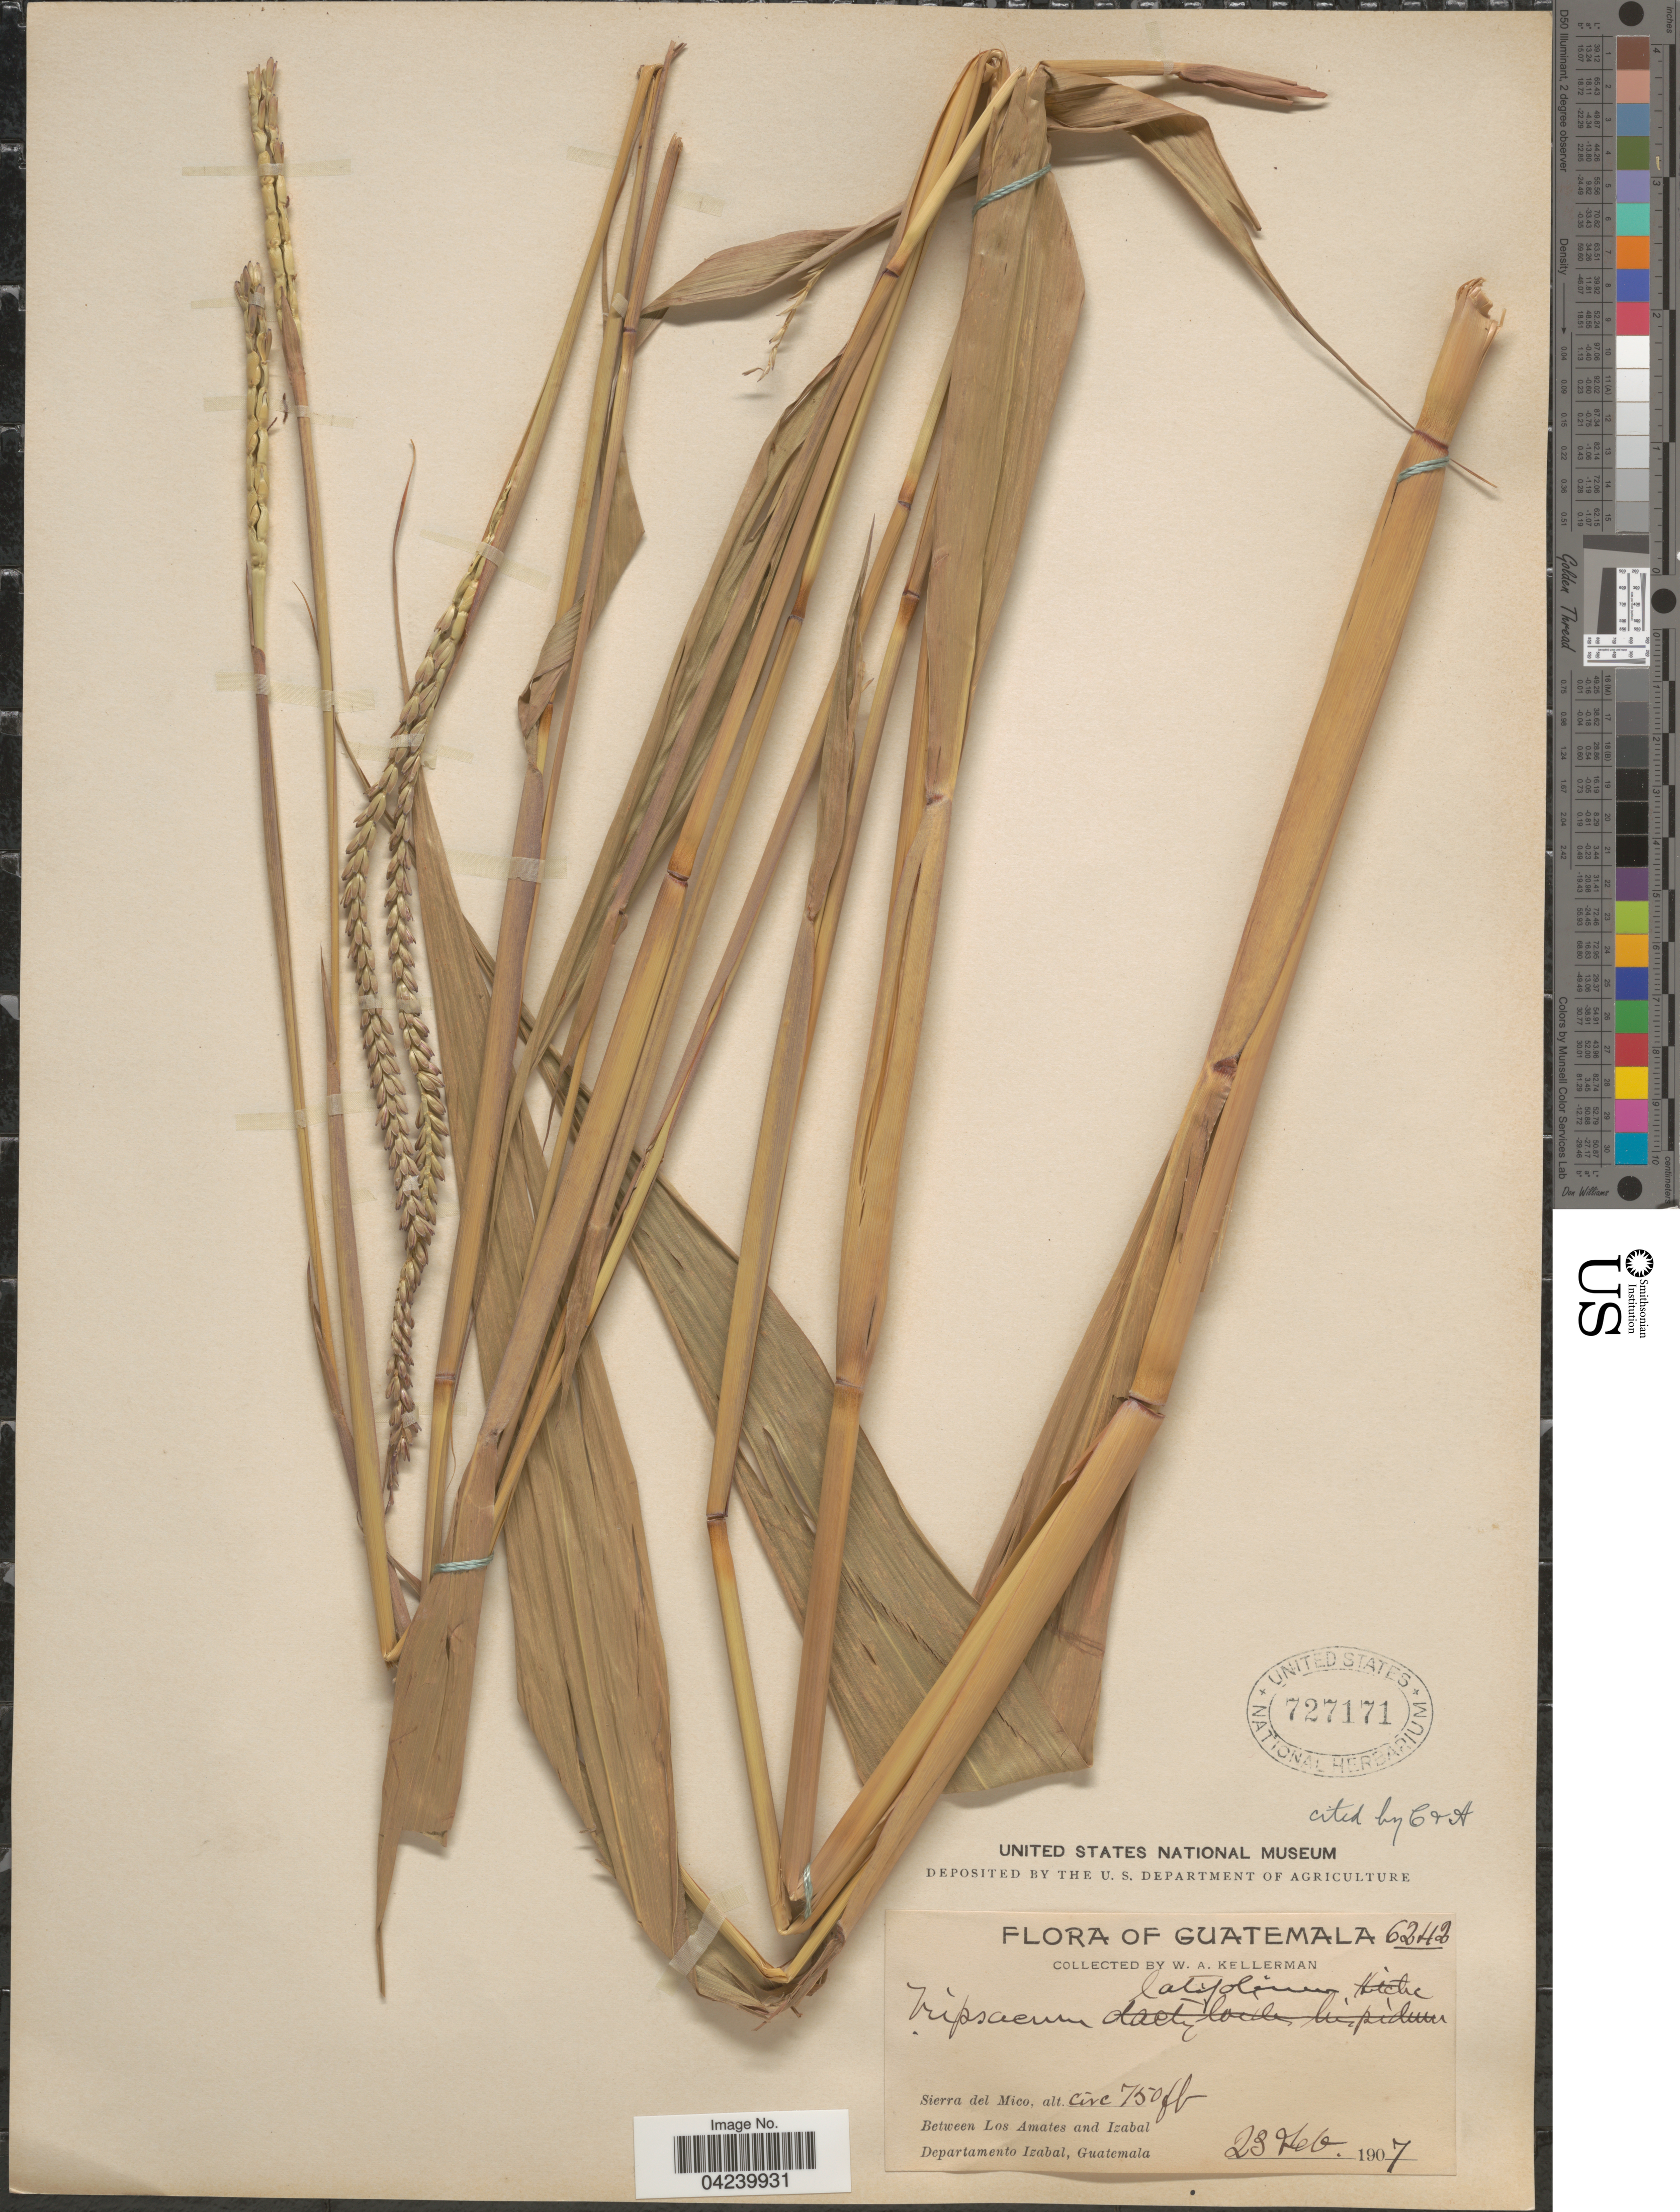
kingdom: Plantae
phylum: Tracheophyta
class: Liliopsida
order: Poales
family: Poaceae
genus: Tripsacum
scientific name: Tripsacum latifolium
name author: Hitchc.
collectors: W. Kellerman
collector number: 6242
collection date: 1907-02-23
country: Guatemala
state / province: Izabal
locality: Sierra del Mico. Between Los Amates and Izabal. Departamento Izabal.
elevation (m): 229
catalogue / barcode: US 727171